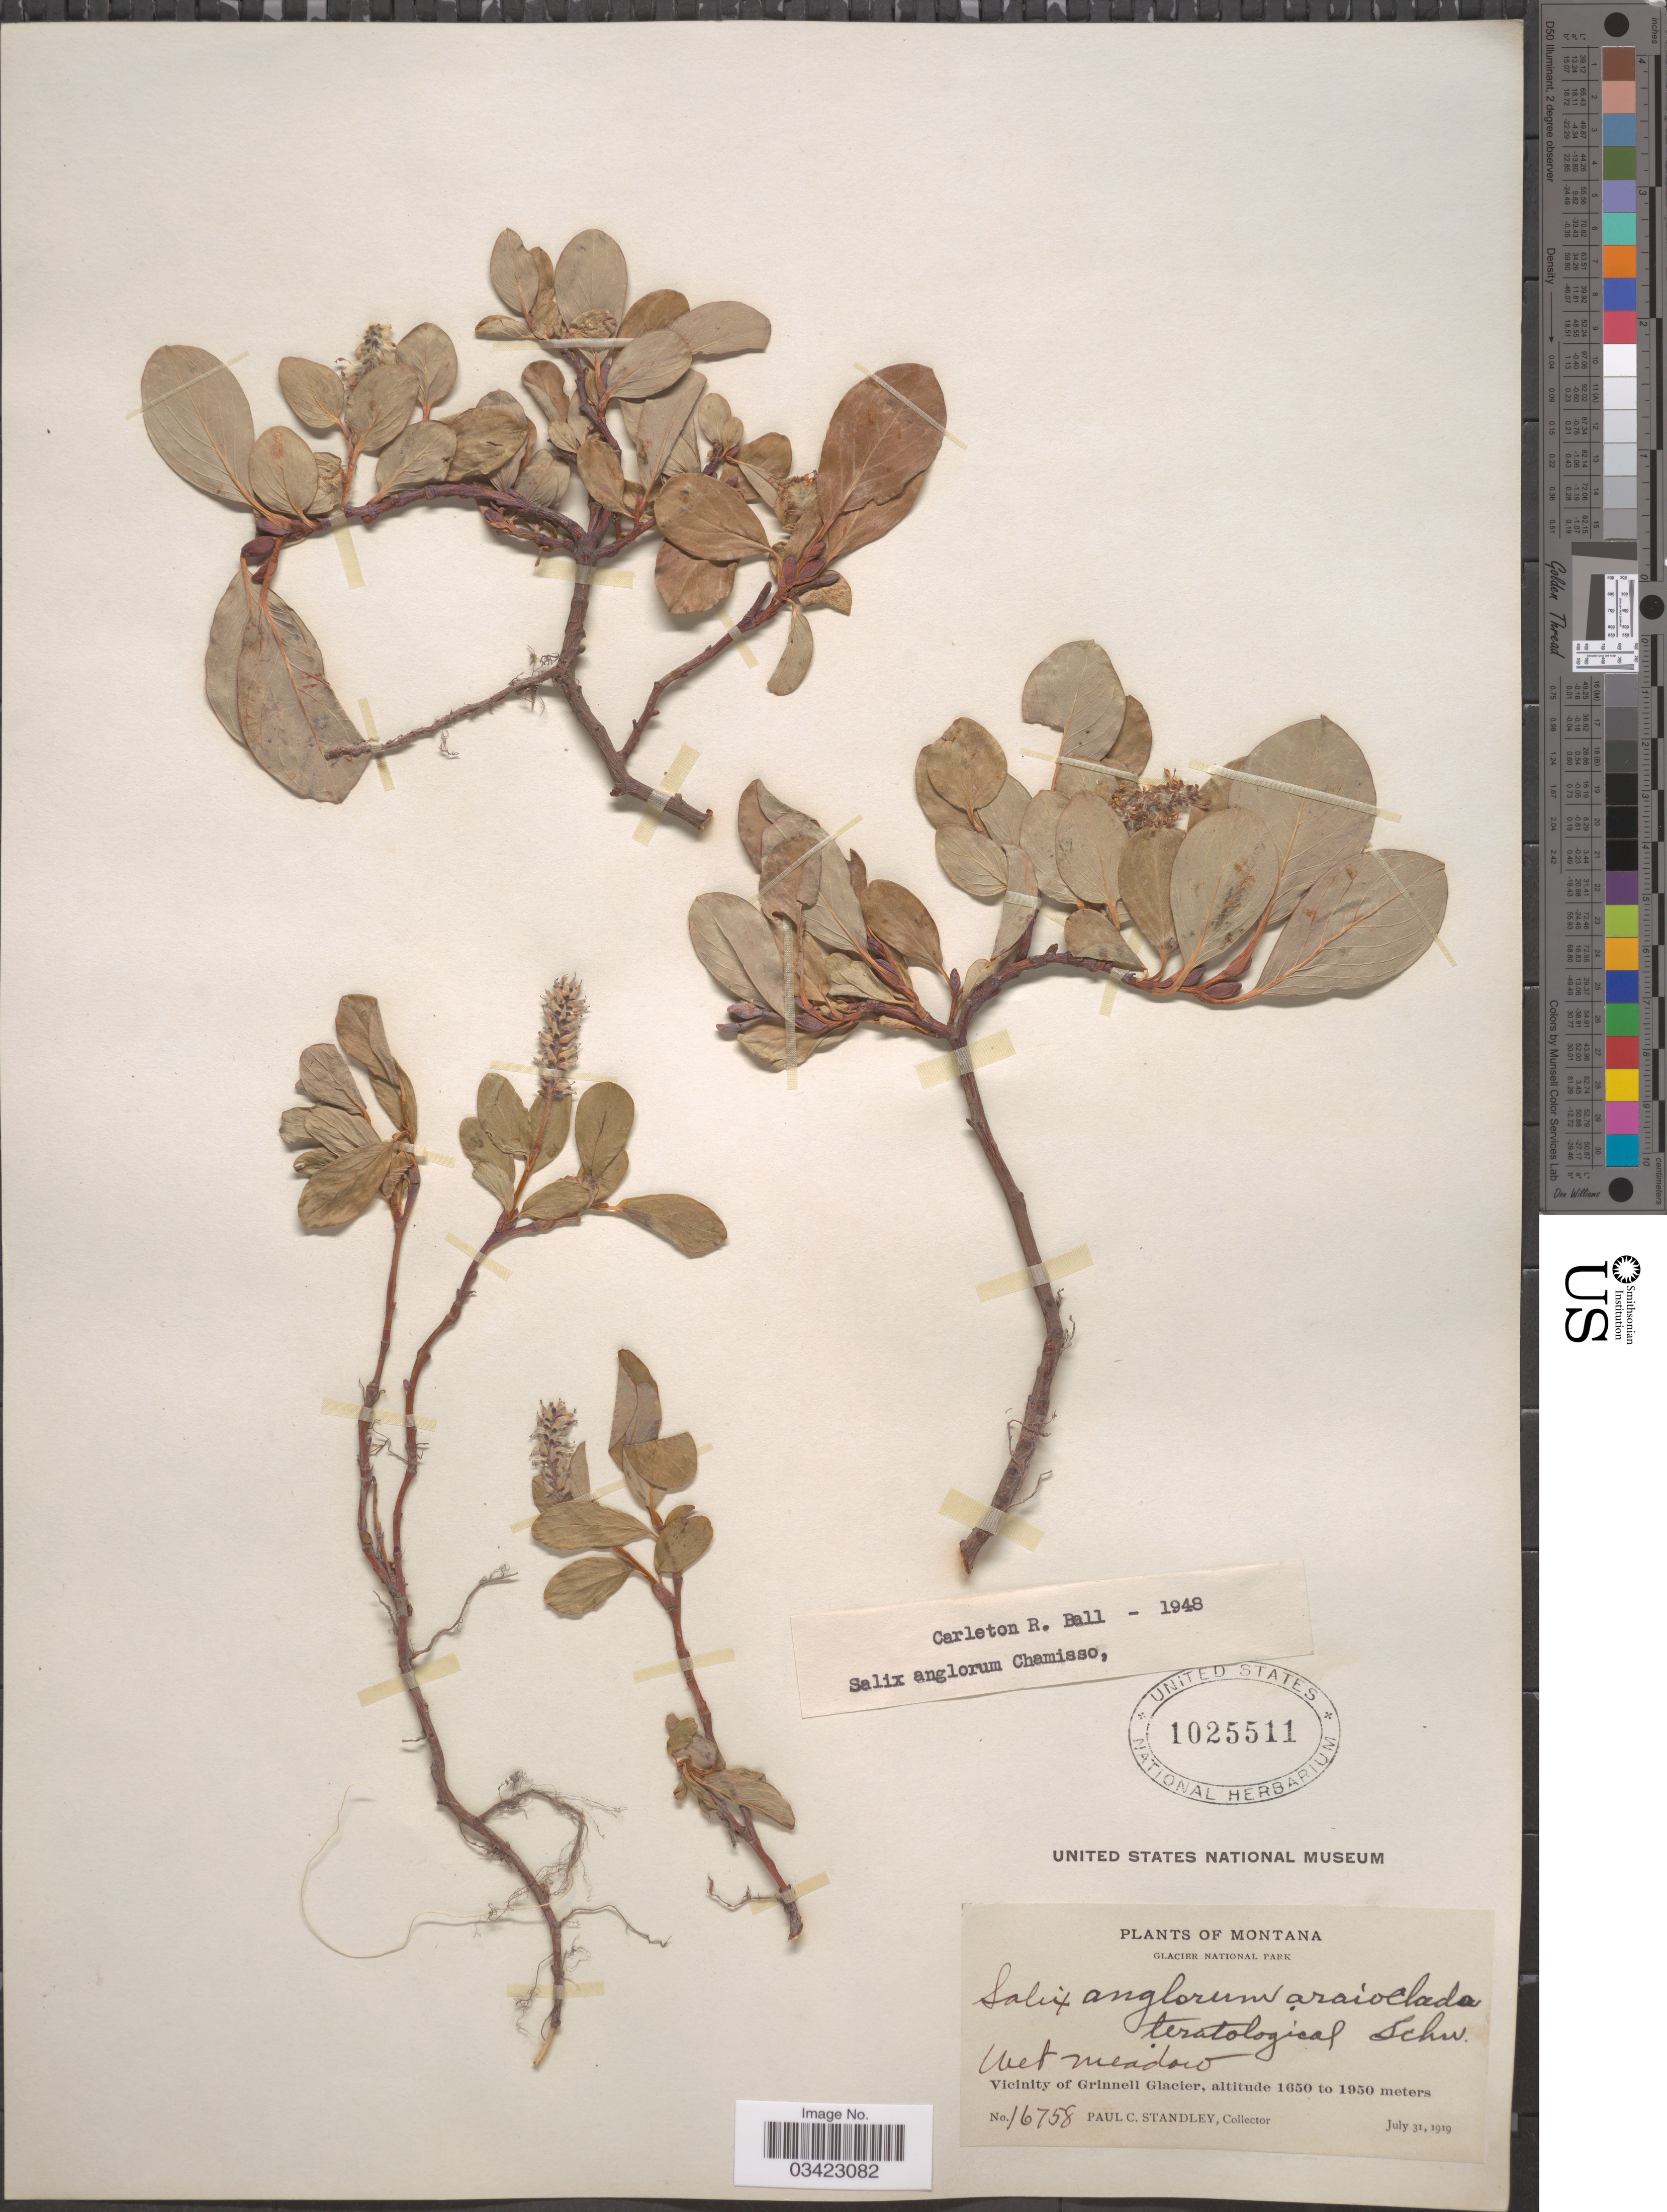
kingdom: Plantae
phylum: Tracheophyta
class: Magnoliopsida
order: Malpighiales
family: Salicaceae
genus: Salix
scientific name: Salix anglorum var. araioclada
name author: C.K. Schneid.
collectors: P. C. Standley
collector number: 16758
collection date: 1919-07-31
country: United States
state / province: Montana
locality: Glacier National Park. Vicinity of Grinnell Glacier.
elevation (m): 1650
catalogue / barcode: US 1025511